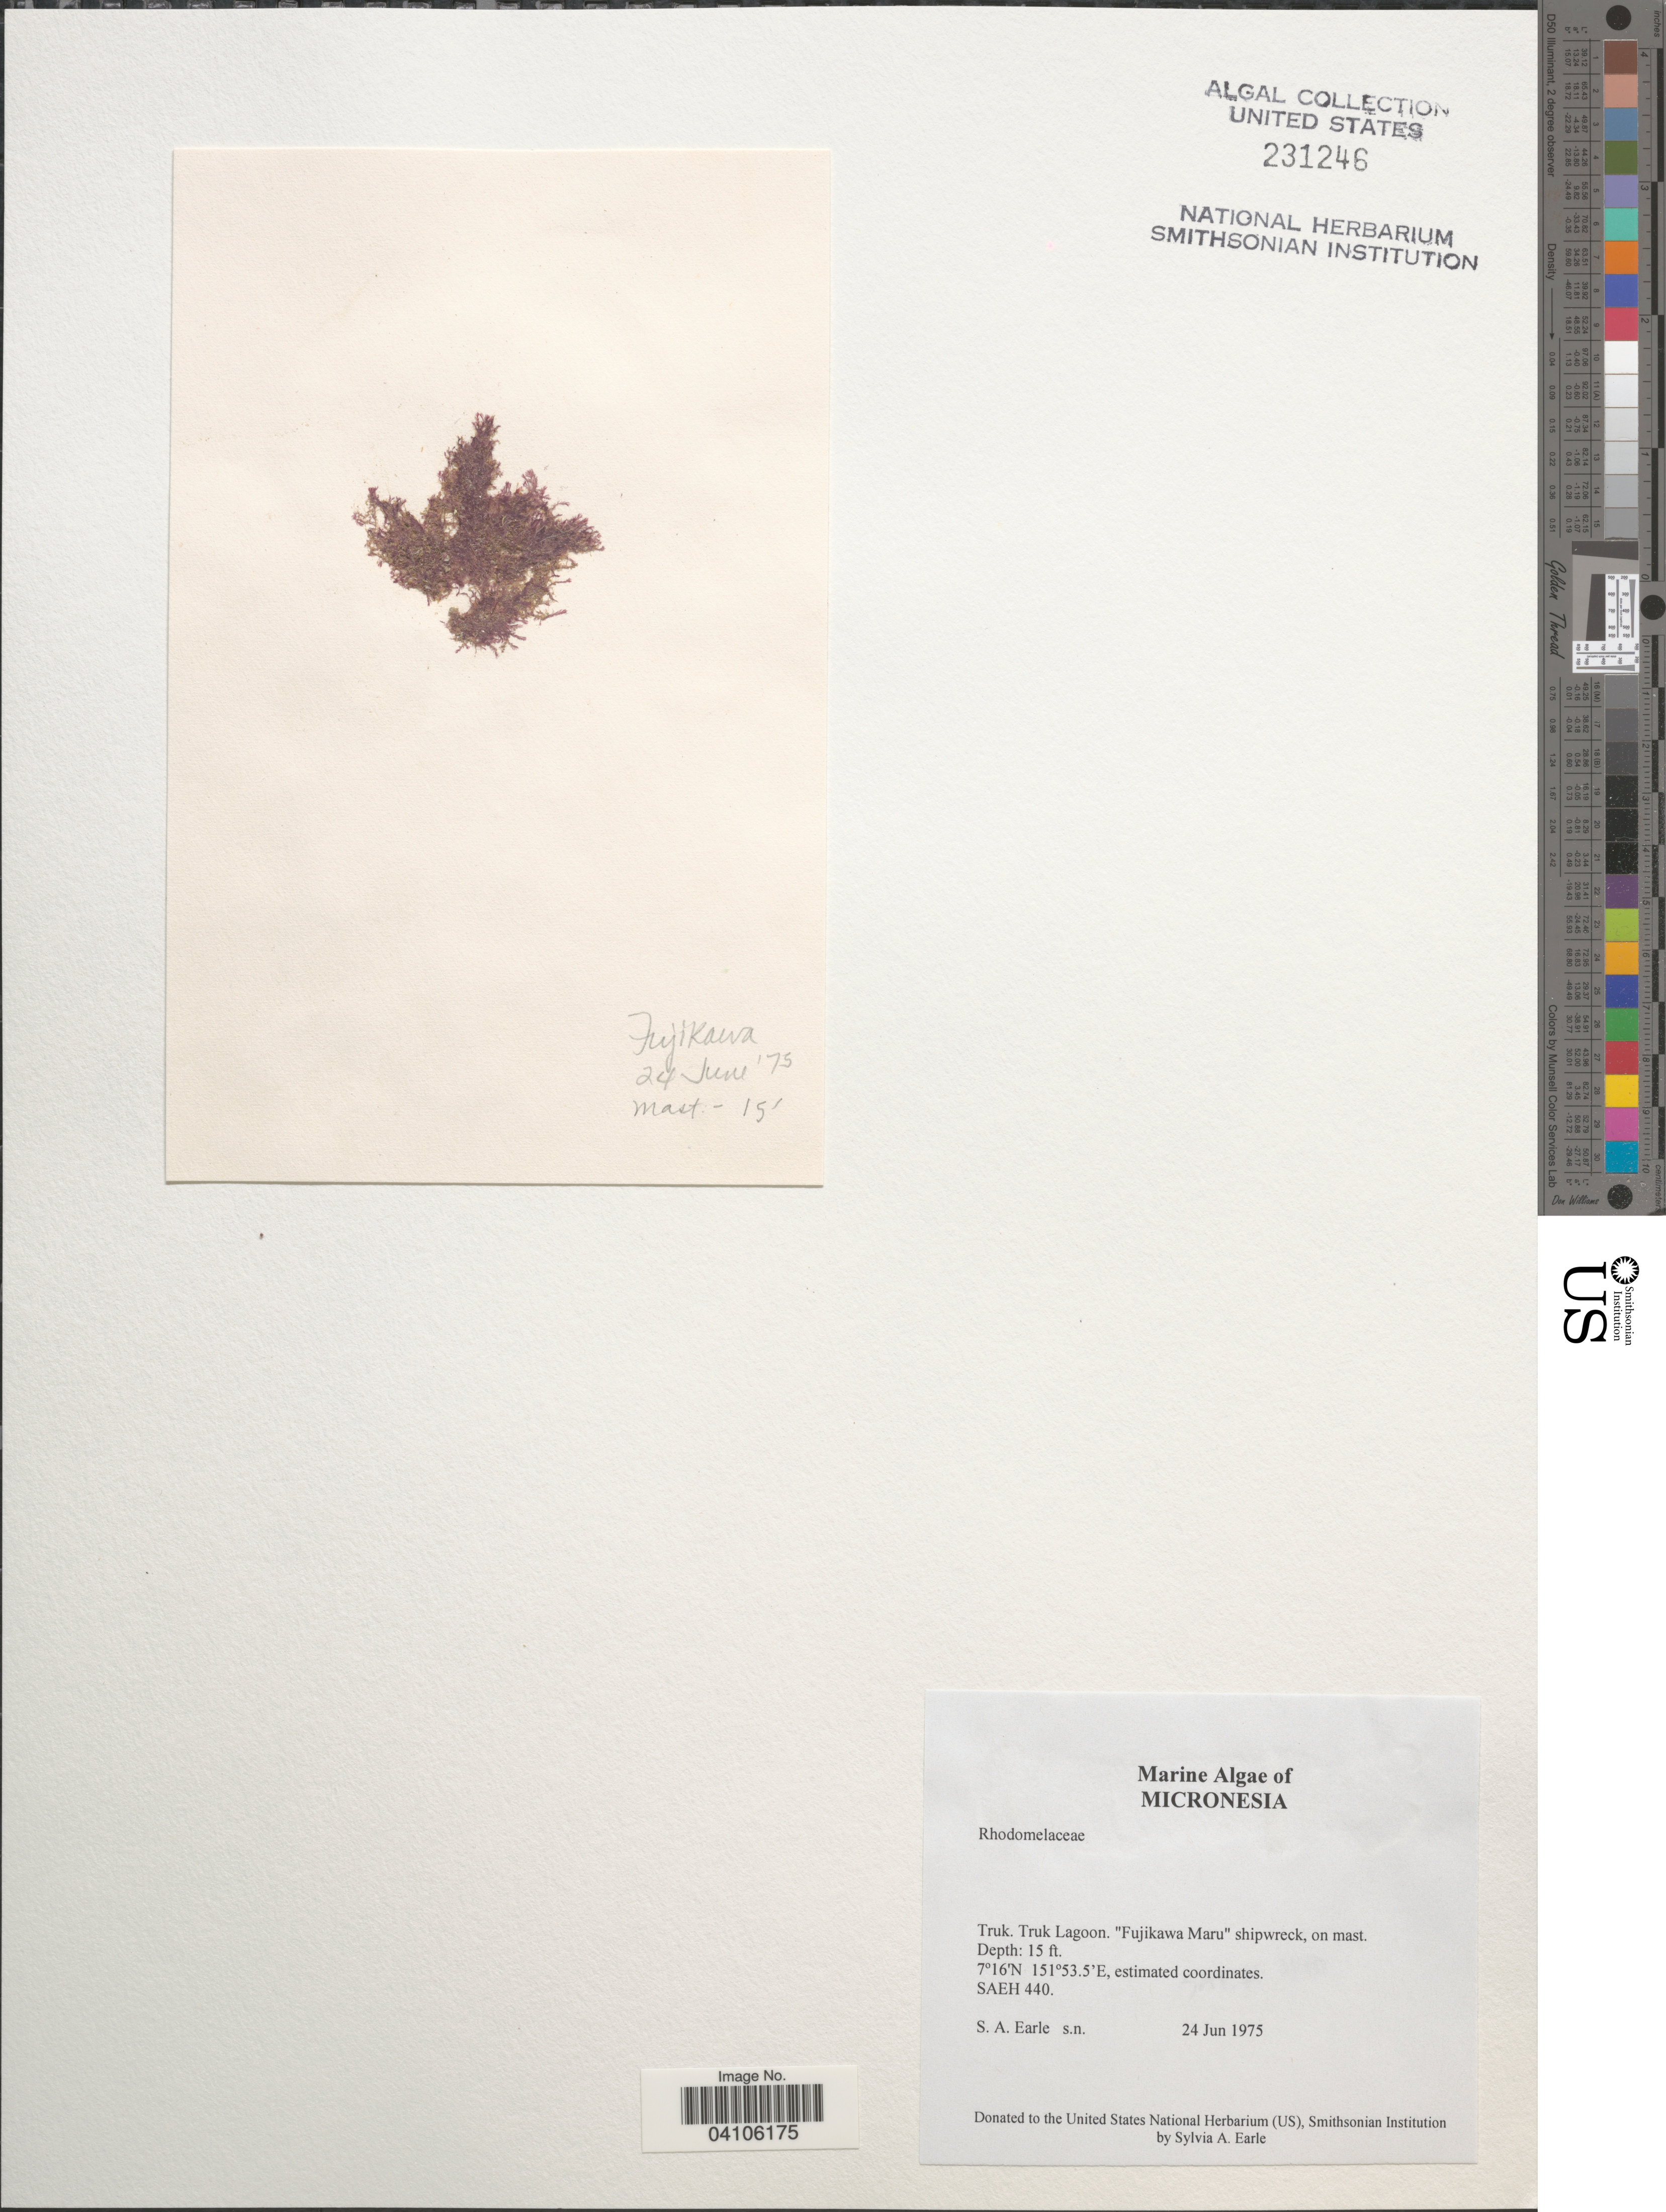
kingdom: Plantae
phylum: Rhodophyta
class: Florideophyceae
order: Ceramiales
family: Rhodomelaceae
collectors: S. A. Earle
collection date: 1975-06-24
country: Micronesia, Federated States of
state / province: Truk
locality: Truk Lagoon. "Fujikawa Maru" shipwreck, on mast. SAEH 440.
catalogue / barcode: US 231246